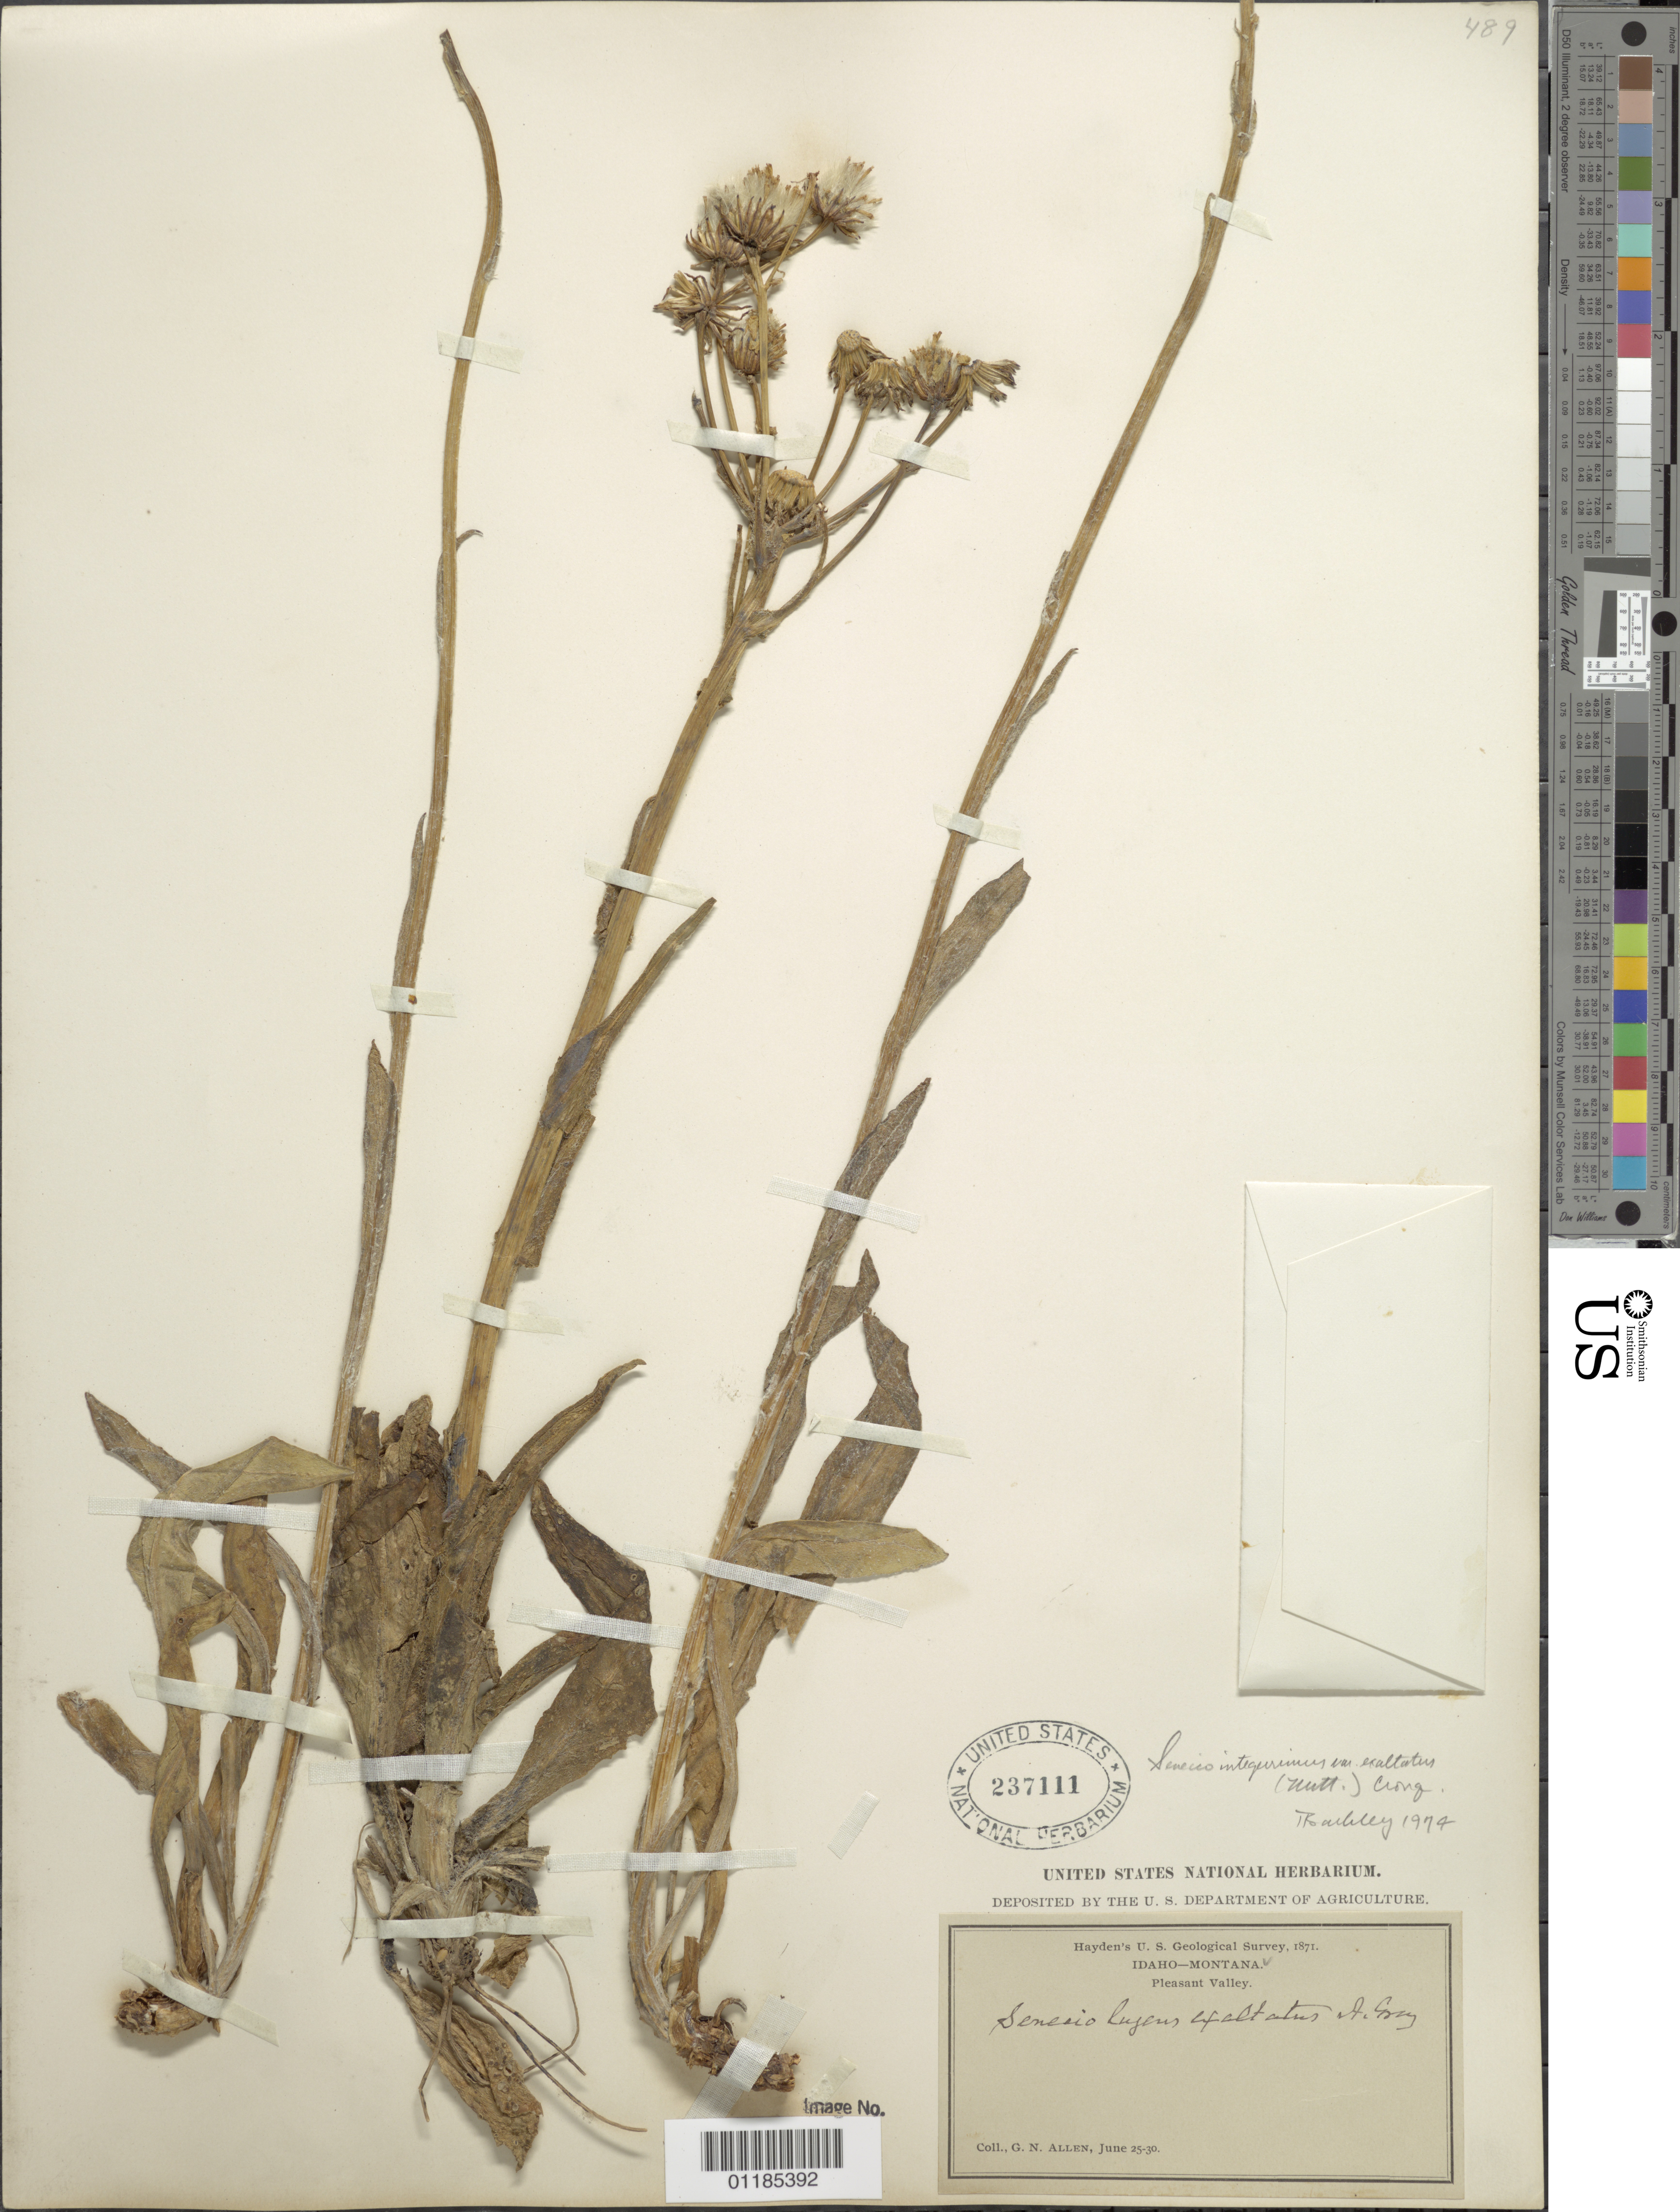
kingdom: Plantae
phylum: Tracheophyta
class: Magnoliopsida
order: Asterales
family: Asteraceae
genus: Senecio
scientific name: Senecio integerrimus var. exaltatus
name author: (Nutt.) Cronq.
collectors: G. N. Allen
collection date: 1871-06-25/1871-06-30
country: United States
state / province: Idaho / Montana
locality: Pleasant Valley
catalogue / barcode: US 237111